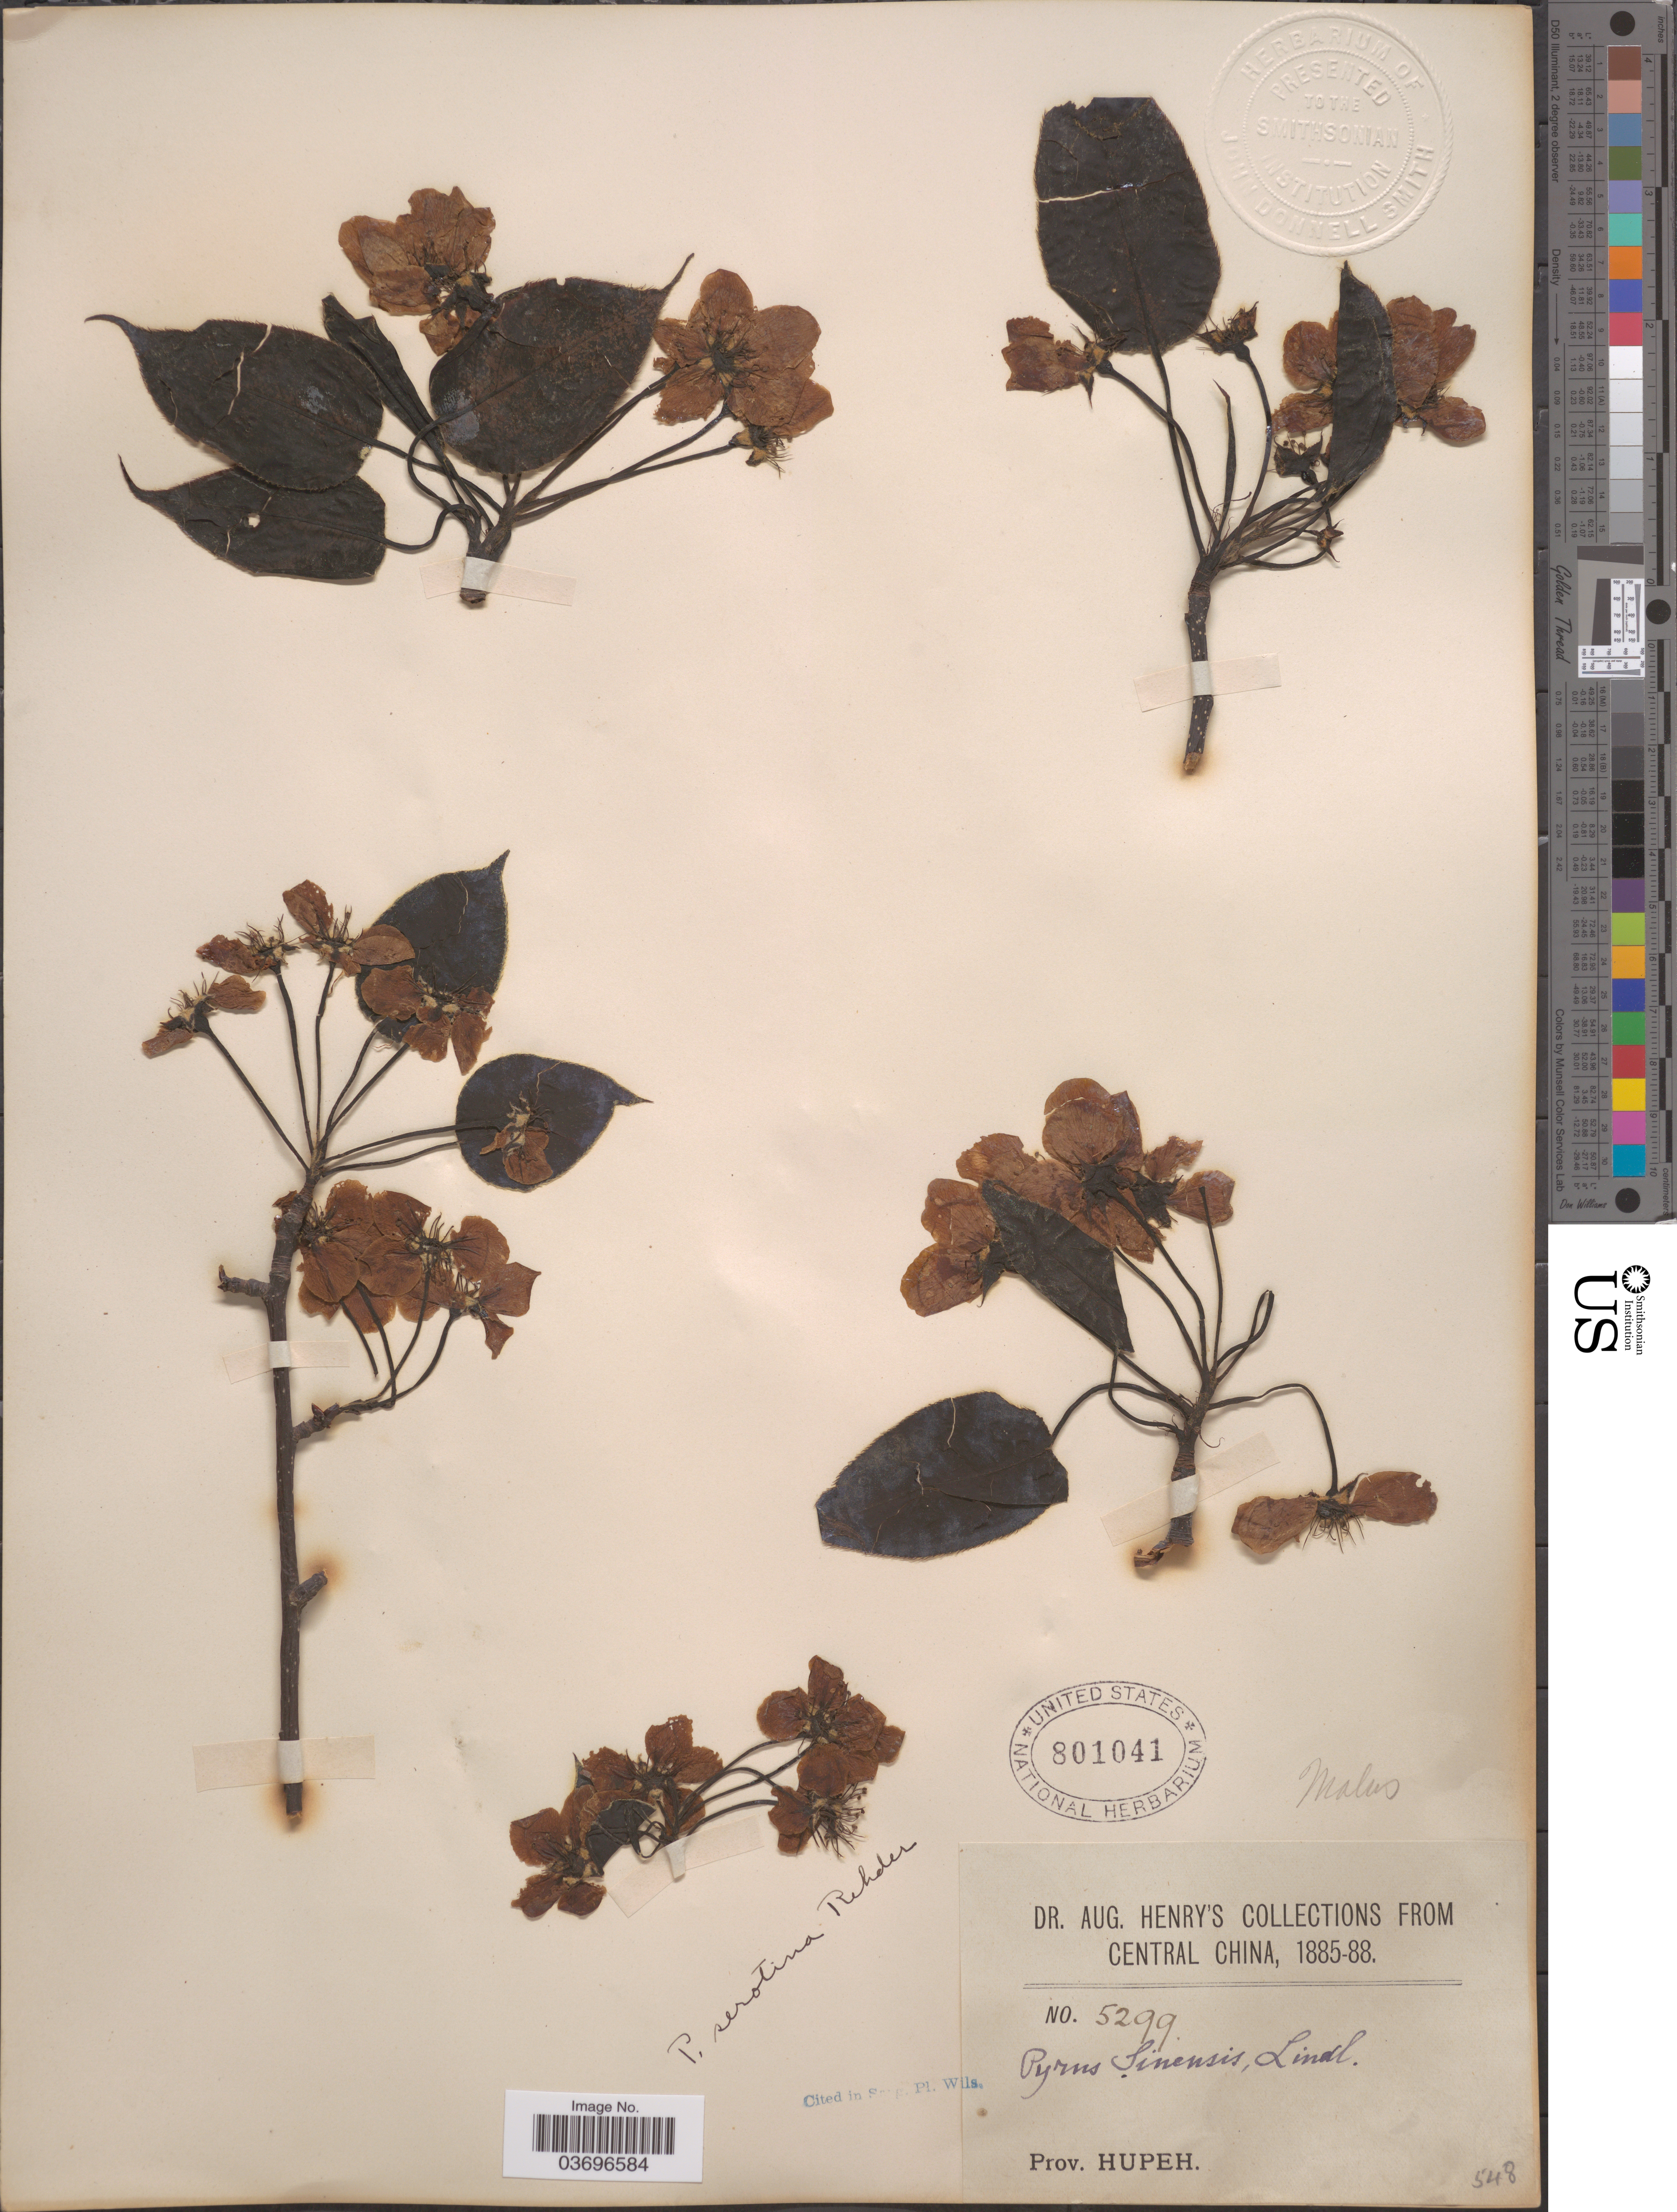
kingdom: Plantae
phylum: Tracheophyta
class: Magnoliopsida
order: Rosales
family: Rosaceae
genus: Pyrus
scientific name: Pyrus pyrifolia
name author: (Burm. f.) Nakai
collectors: A. Henry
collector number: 5299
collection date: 1885/1888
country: China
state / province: Hubei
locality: Central China. Prov. Hupeh.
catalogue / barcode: US 801041